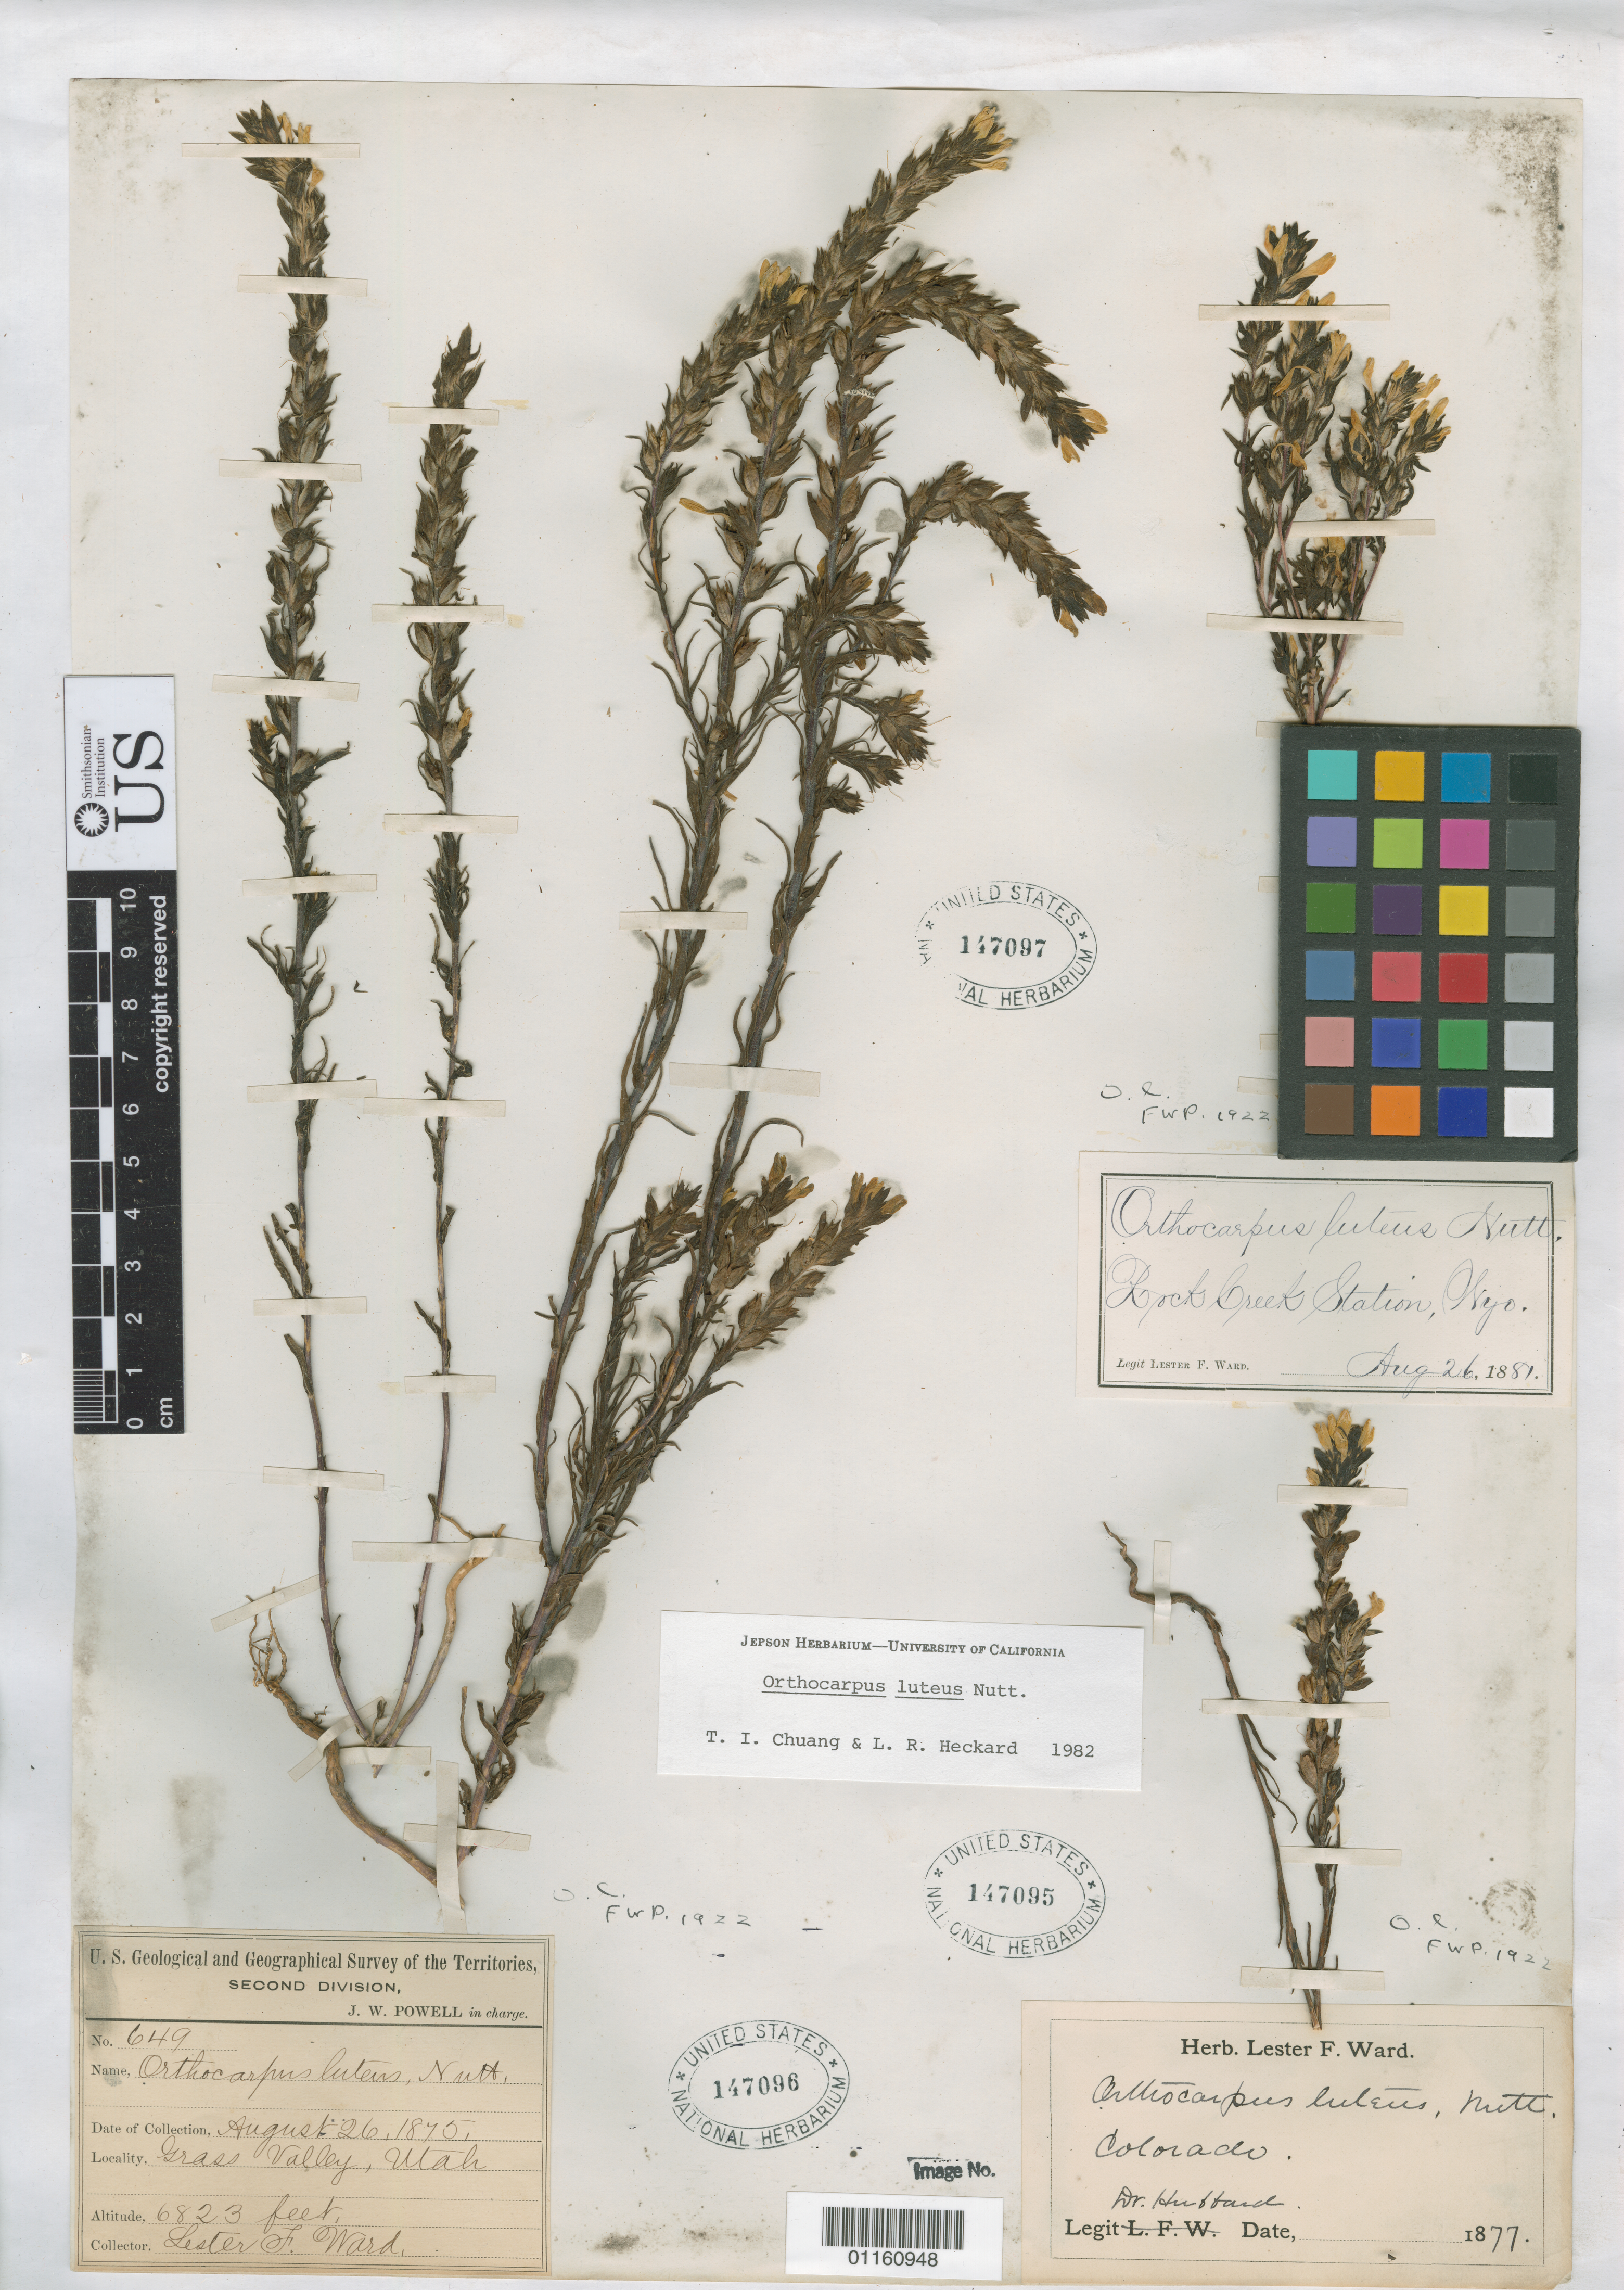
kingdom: Plantae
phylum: Tracheophyta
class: Magnoliopsida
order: Lamiales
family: Orobanchaceae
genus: Orthocarpus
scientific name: Orthocarpus luteus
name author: Nutt.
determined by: Chuang, T. I.; Heckard, Lawrence R.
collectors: L. F. Ward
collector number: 649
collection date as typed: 26 Aug 1875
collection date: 1875-08-26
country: United States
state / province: Utah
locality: Grass Valley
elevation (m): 2080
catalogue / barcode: US 147096